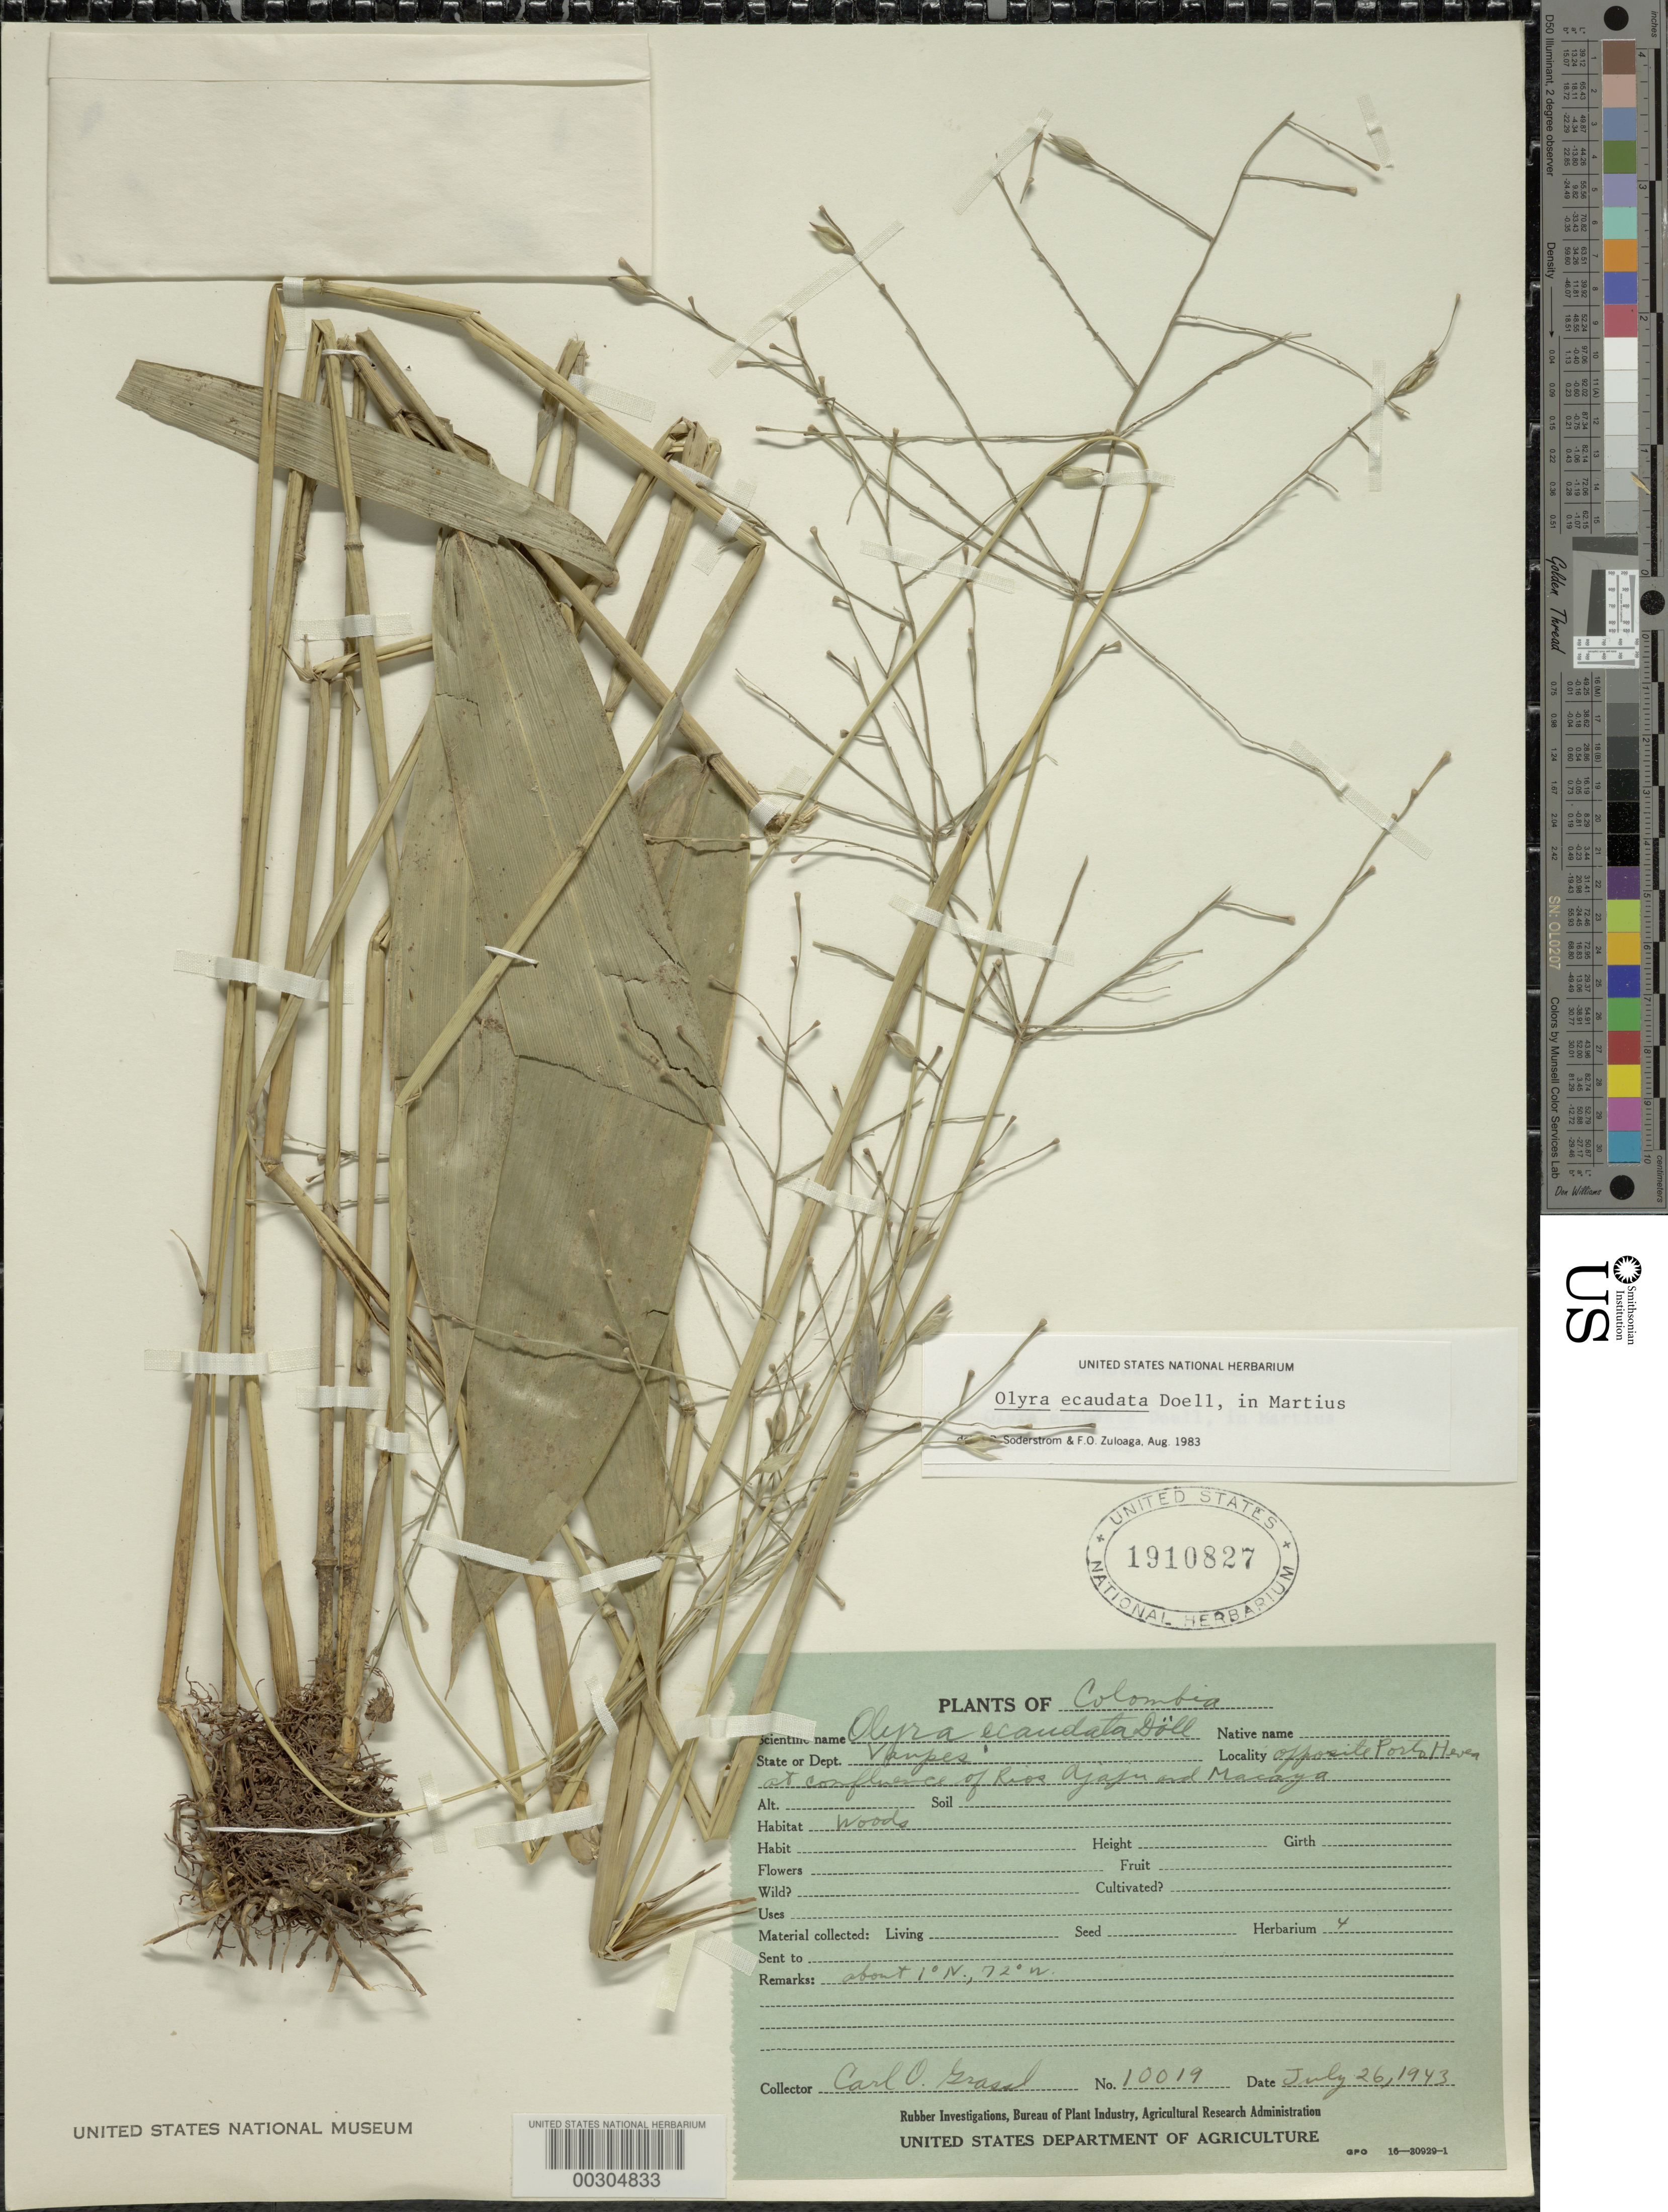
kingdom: Plantae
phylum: Tracheophyta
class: Liliopsida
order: Poales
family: Poaceae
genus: Olyra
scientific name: Olyra ecaudata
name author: Döll in Mart.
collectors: C. Grassl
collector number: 10019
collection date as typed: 26 Jul 1943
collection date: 1943-07-26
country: Colombia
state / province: Vaupés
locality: Rio ajaju and macaya, Puerto hevea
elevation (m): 300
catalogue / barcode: US 1910827